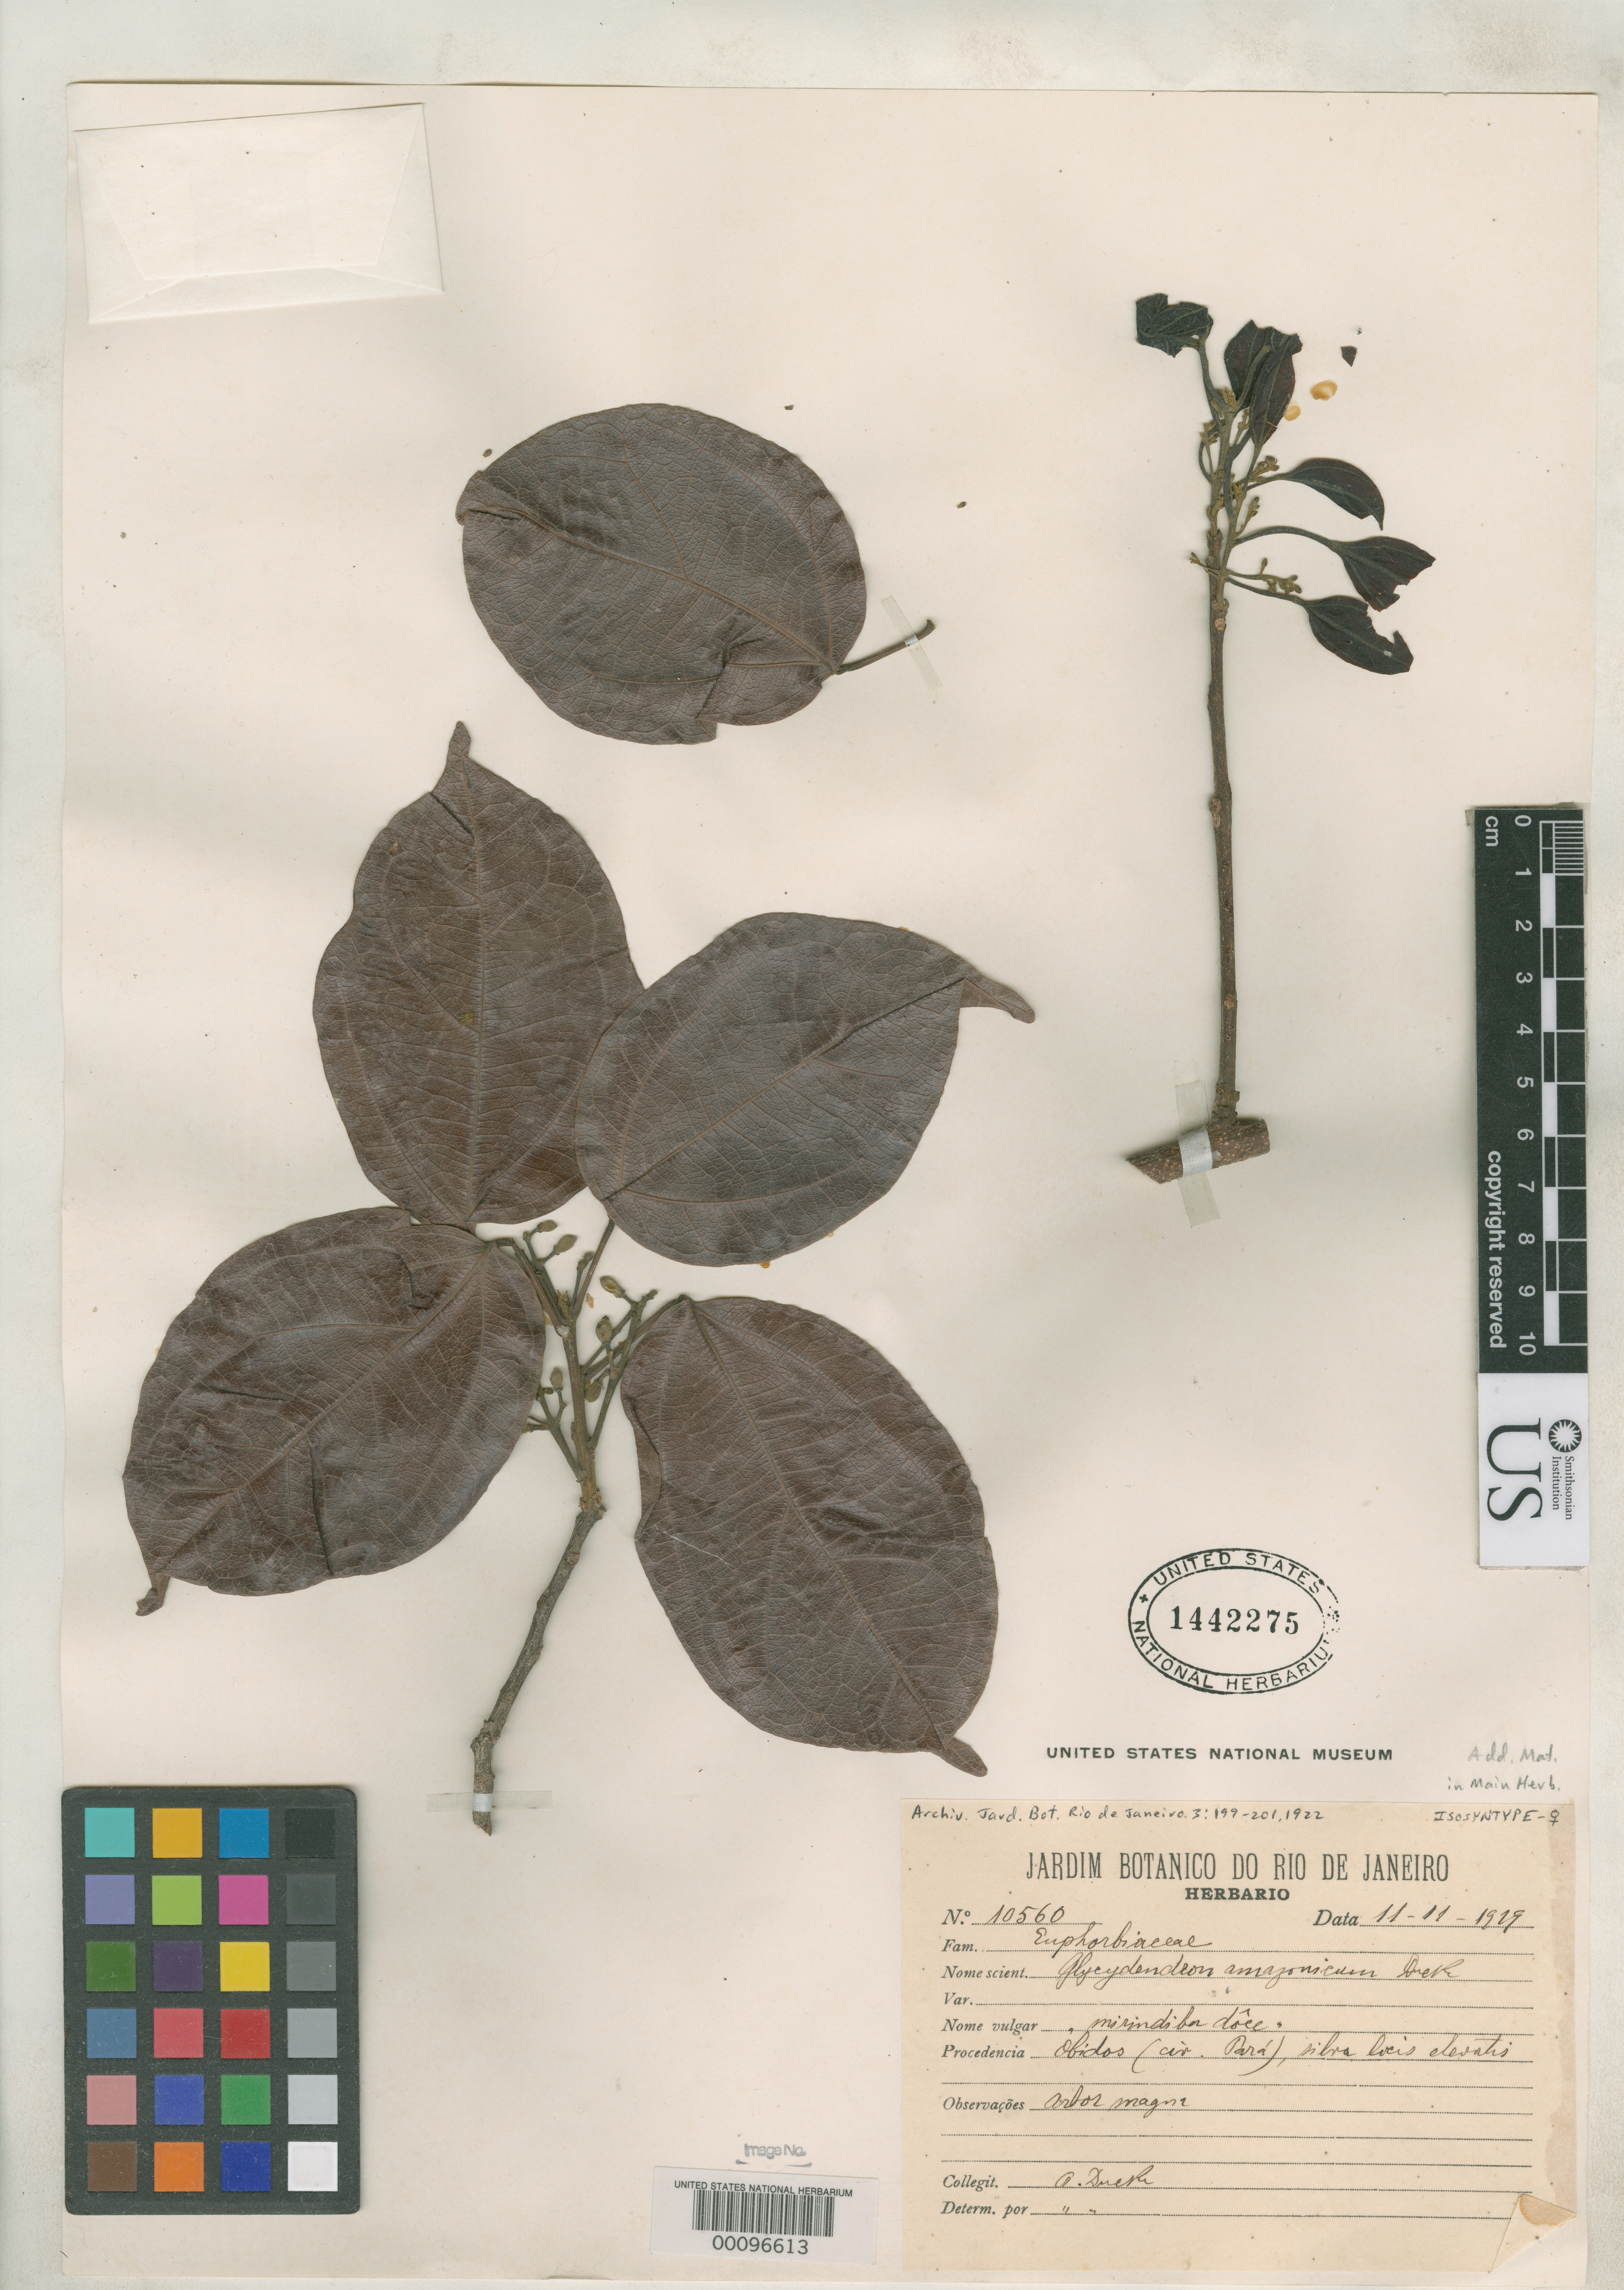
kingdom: Plantae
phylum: Tracheophyta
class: Magnoliopsida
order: Malpighiales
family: Euphorbiaceae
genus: Glycydendron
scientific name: Glycydendron amazonicum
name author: Ducke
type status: Isosyntype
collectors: A. Ducke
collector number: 10560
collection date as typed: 22 Jan 1919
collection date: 1919-01-22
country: Brazil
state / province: Pará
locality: Obidos.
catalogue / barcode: US 1442275